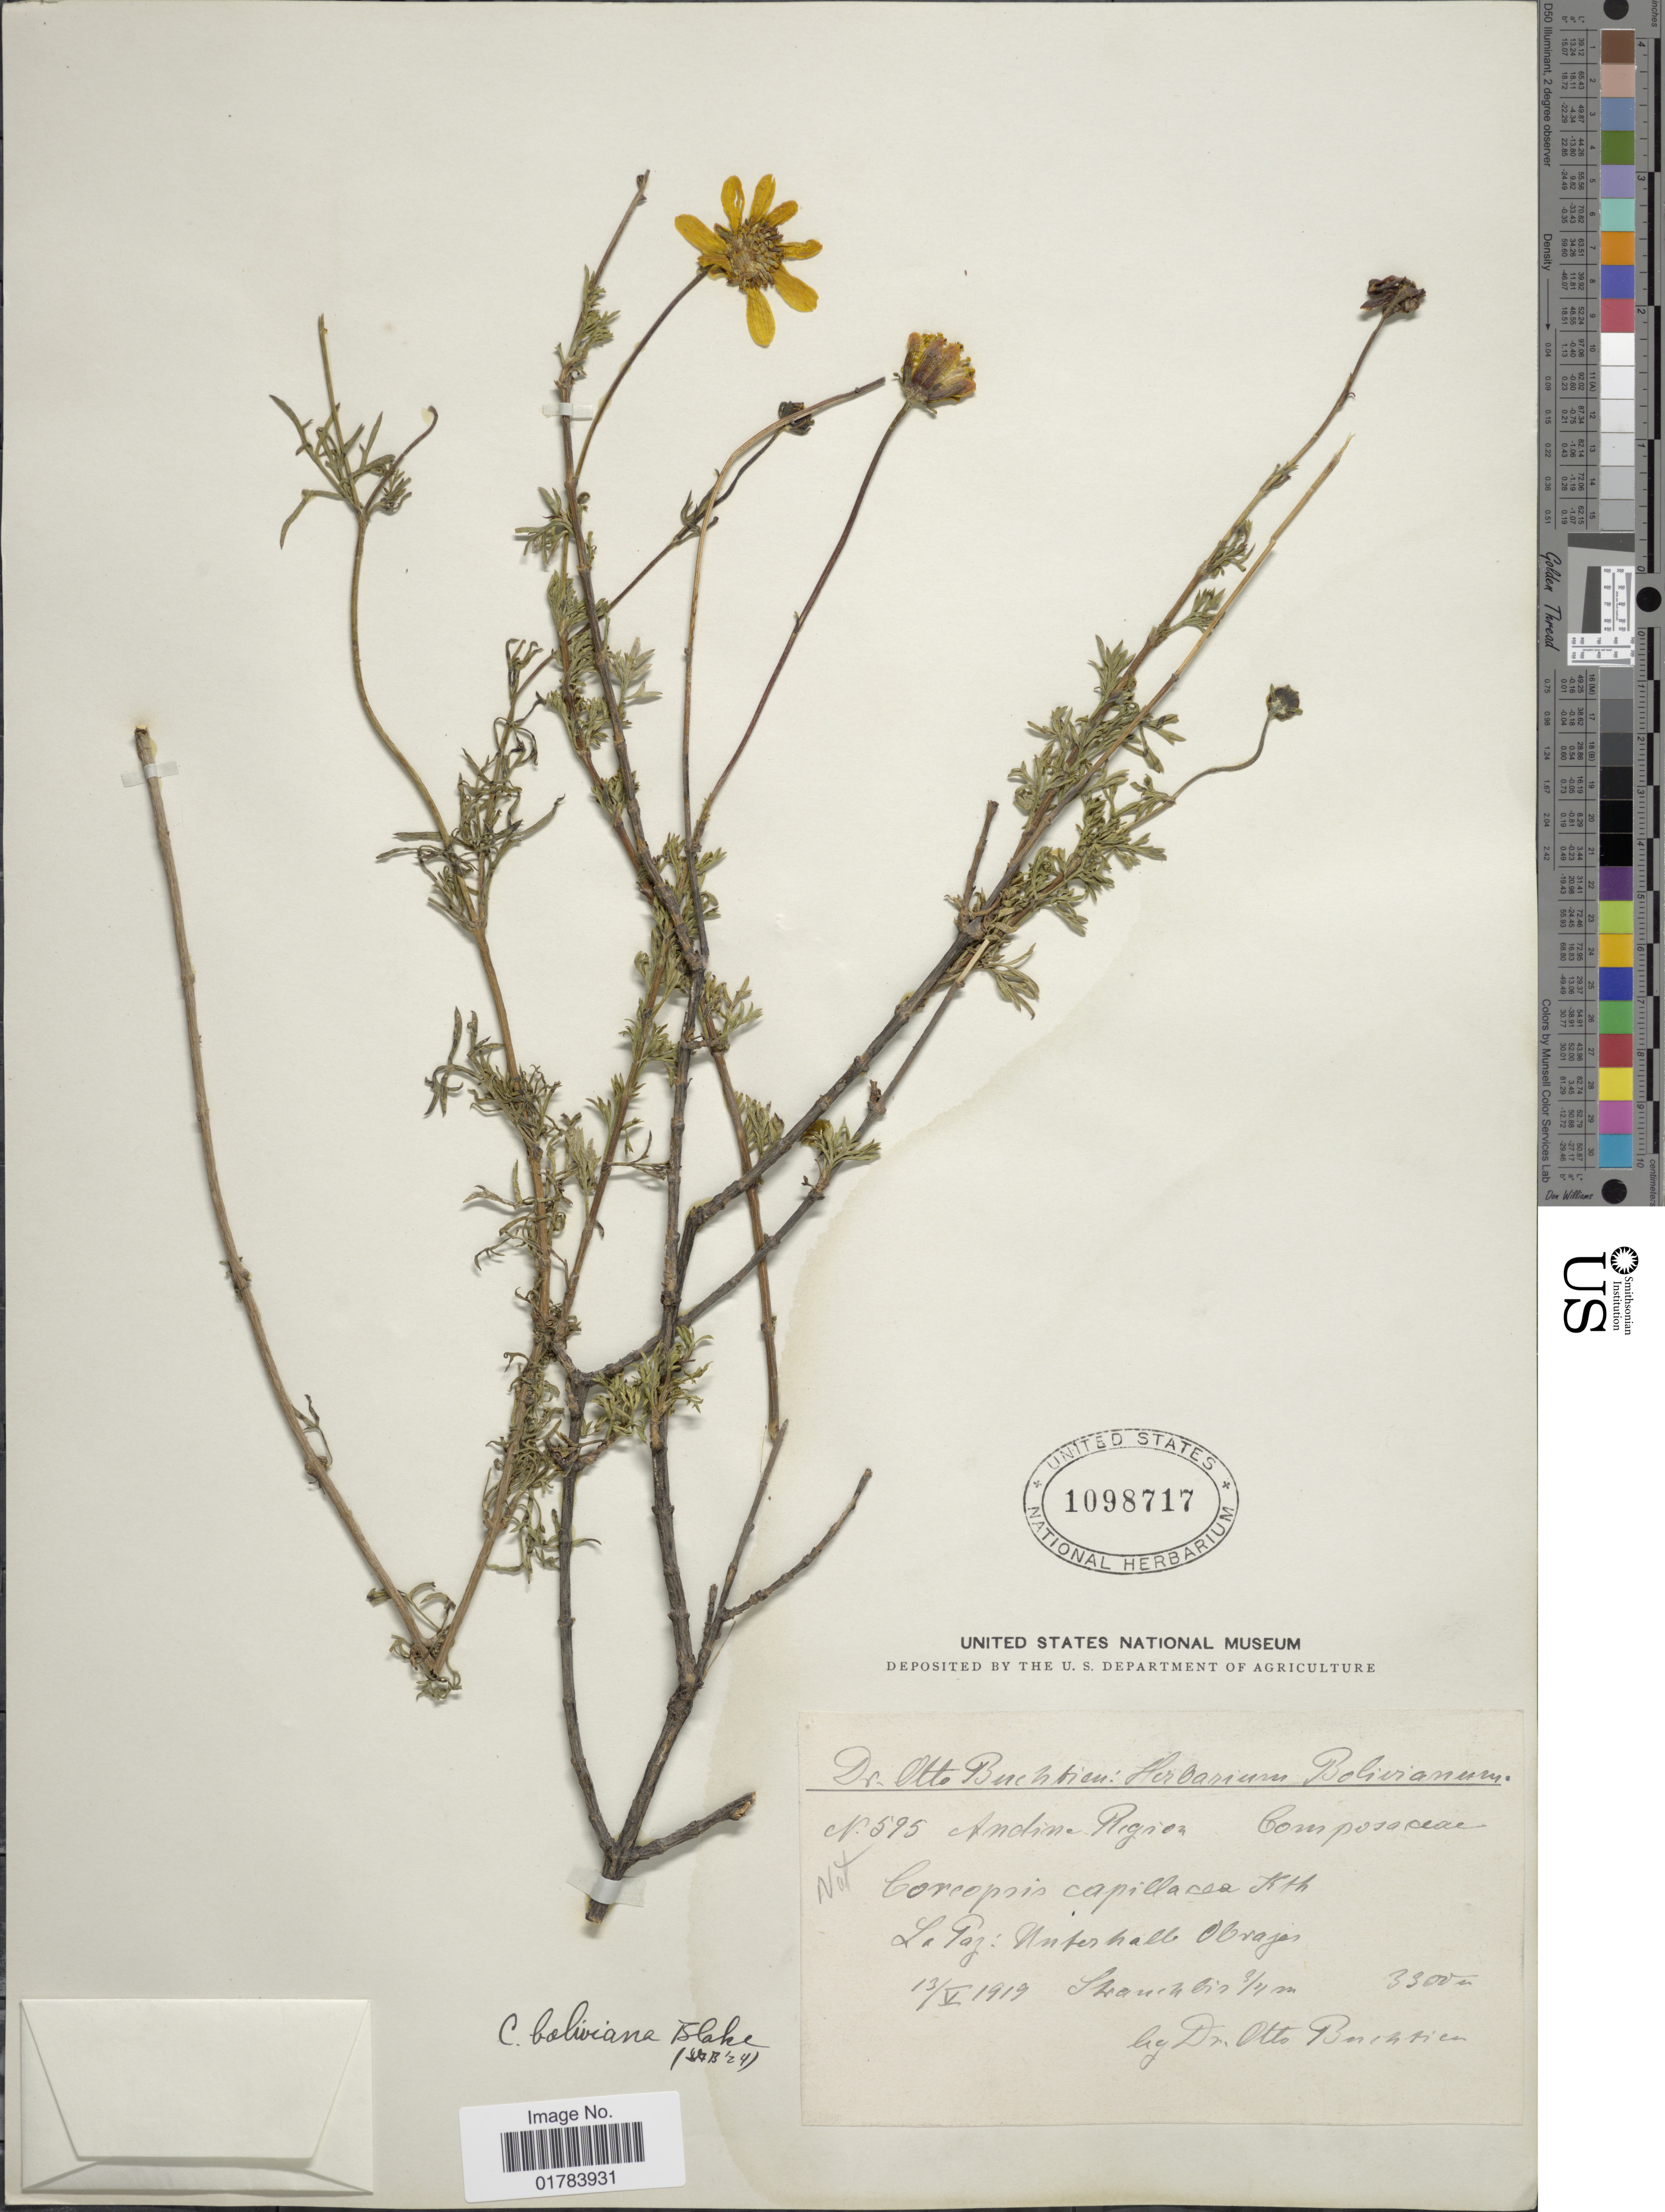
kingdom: Plantae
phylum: Tracheophyta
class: Magnoliopsida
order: Asterales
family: Asteraceae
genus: Coreopsis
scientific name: Coreopsis pickeringii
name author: A. Gray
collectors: O. Buchtien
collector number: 595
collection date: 1919-05-13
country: Bolivia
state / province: La Paz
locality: Andine Region, Interhall Obrajas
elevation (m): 3300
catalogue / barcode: US 1098717